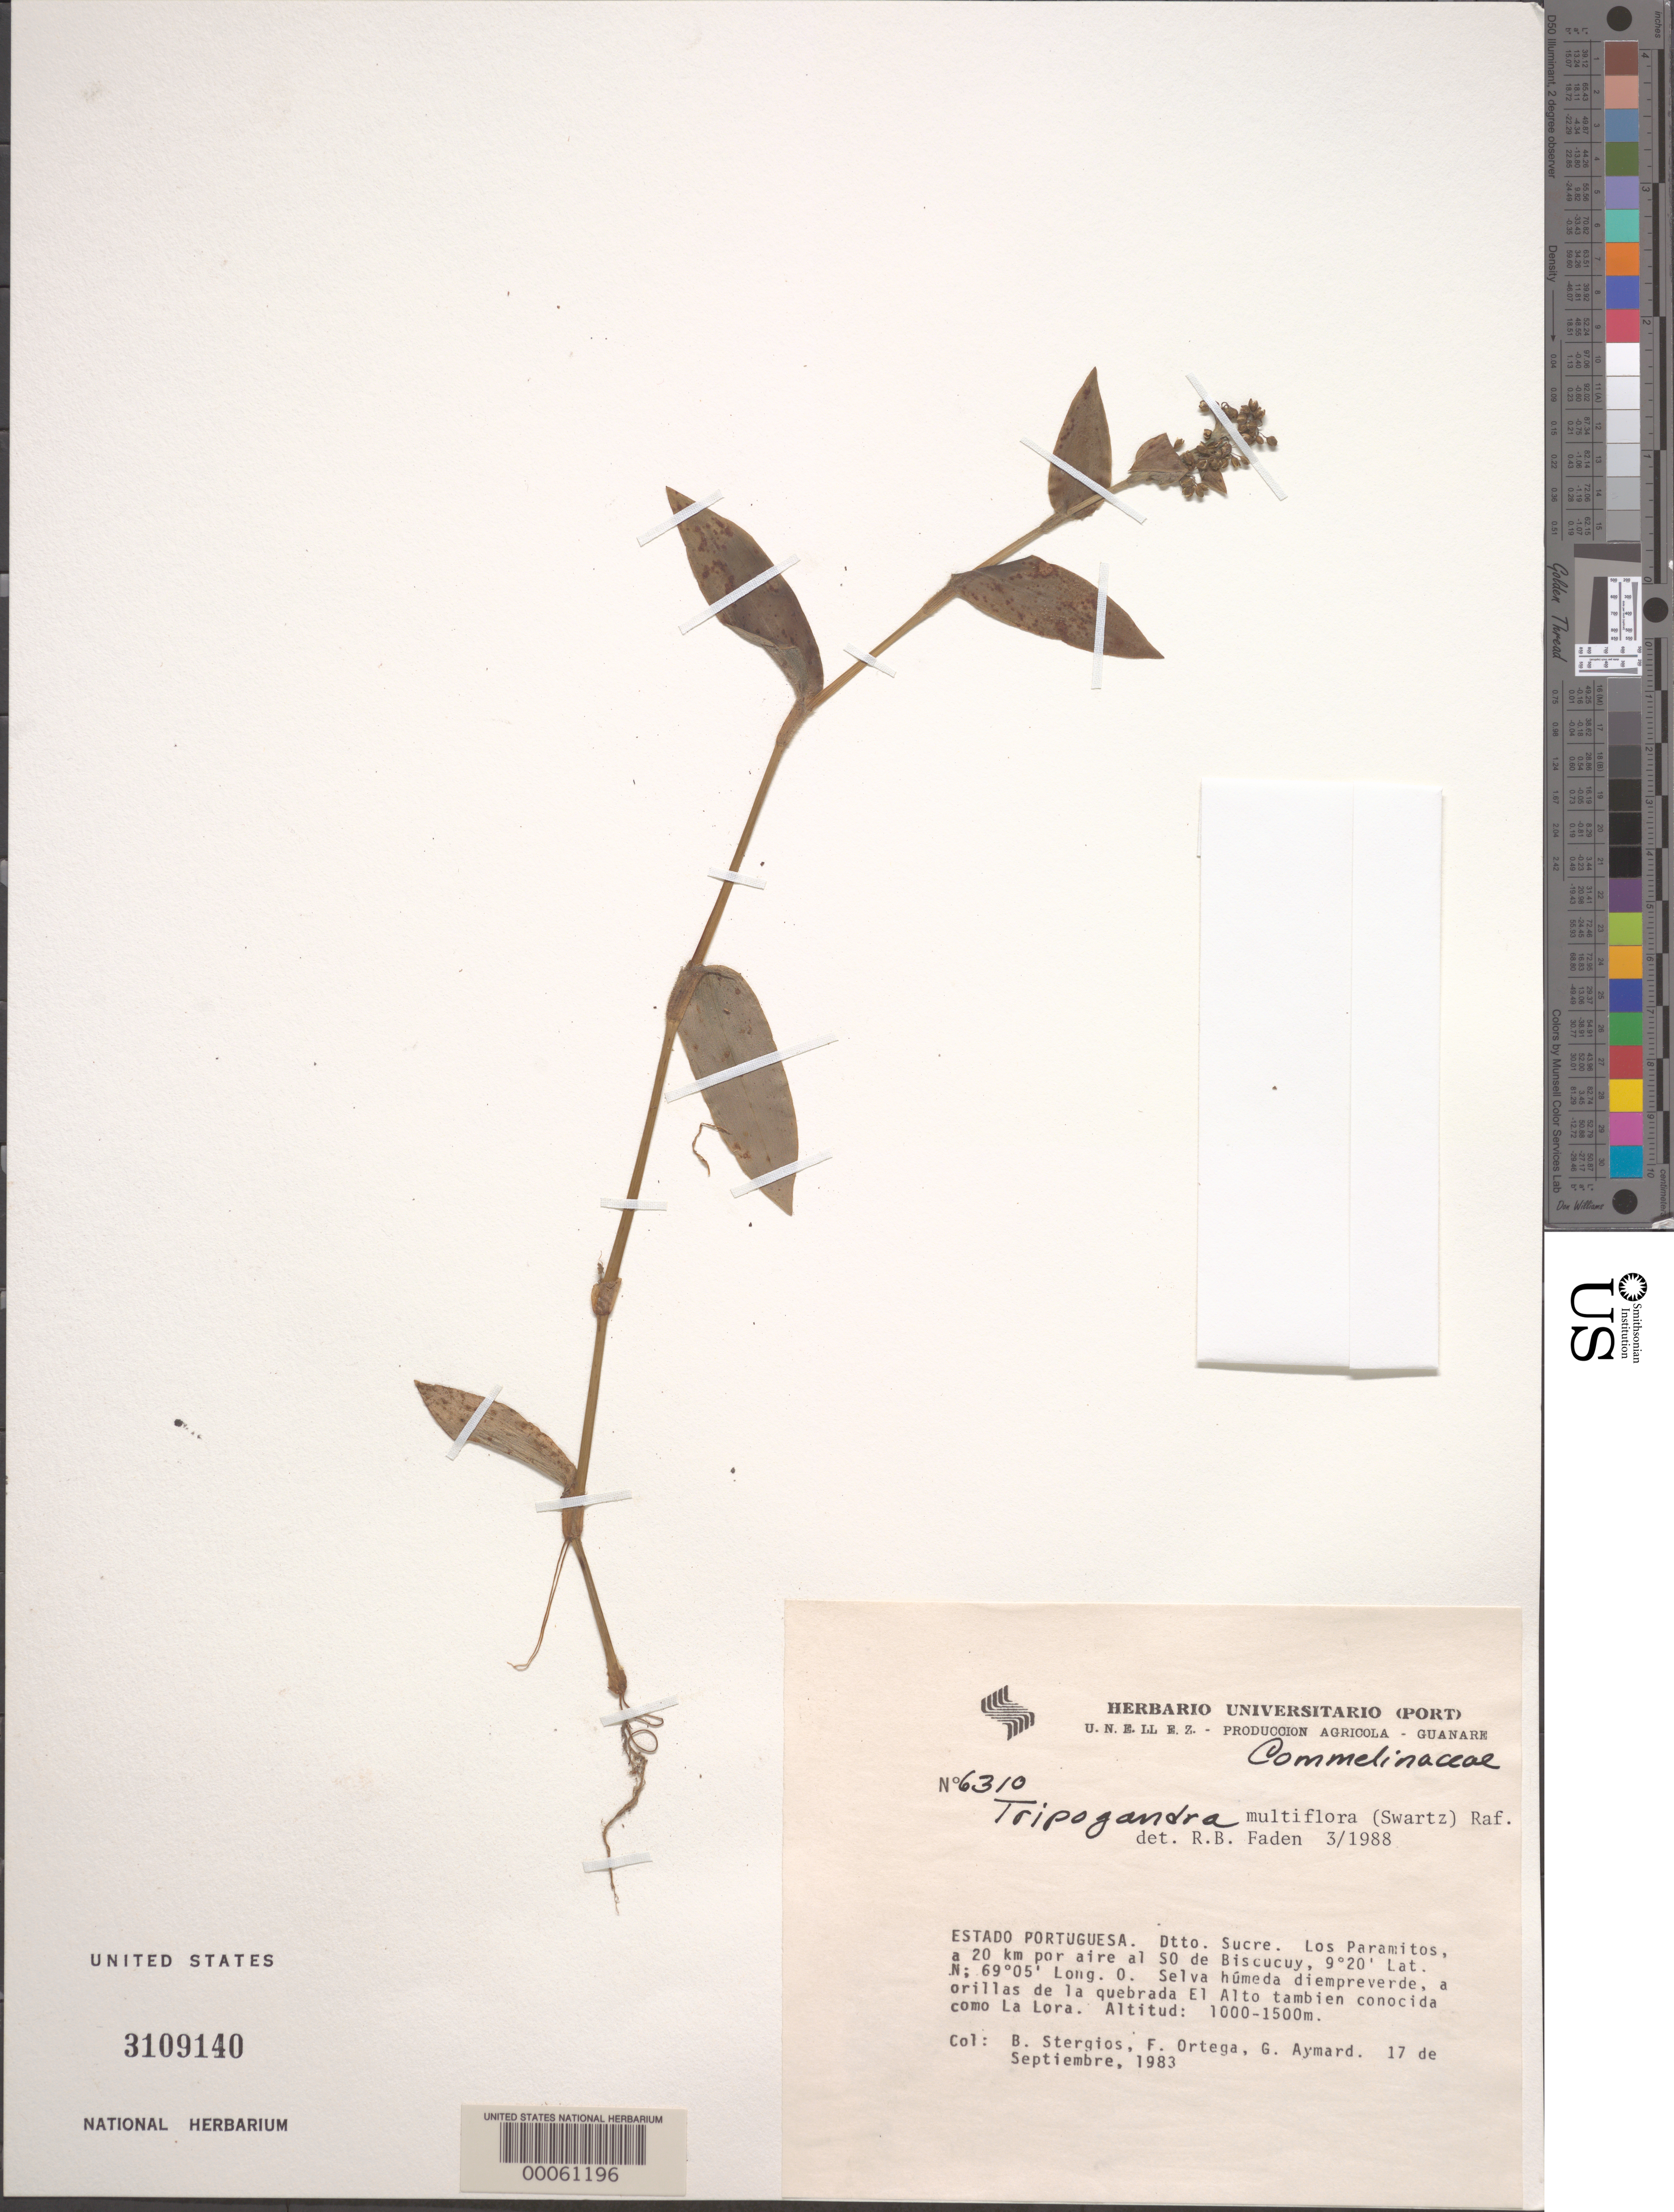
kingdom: Plantae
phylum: Tracheophyta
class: Liliopsida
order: Commelinales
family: Commelinaceae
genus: Tripogandra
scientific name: Tripogandra multiflora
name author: (Sw.) Raf.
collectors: B. G. Stergios, F. J. Ortega & G. A. Aymard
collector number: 6310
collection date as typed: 17 de Septiembre 1983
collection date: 1983-09-17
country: Venezuela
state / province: Portuguesa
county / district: Sucre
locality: Los Paramitos, a 20 km por aire al SO de Biscucuy, a orillas de la quebrada El Alto tambien conocida como La Lora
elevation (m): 1000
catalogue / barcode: US 3109140